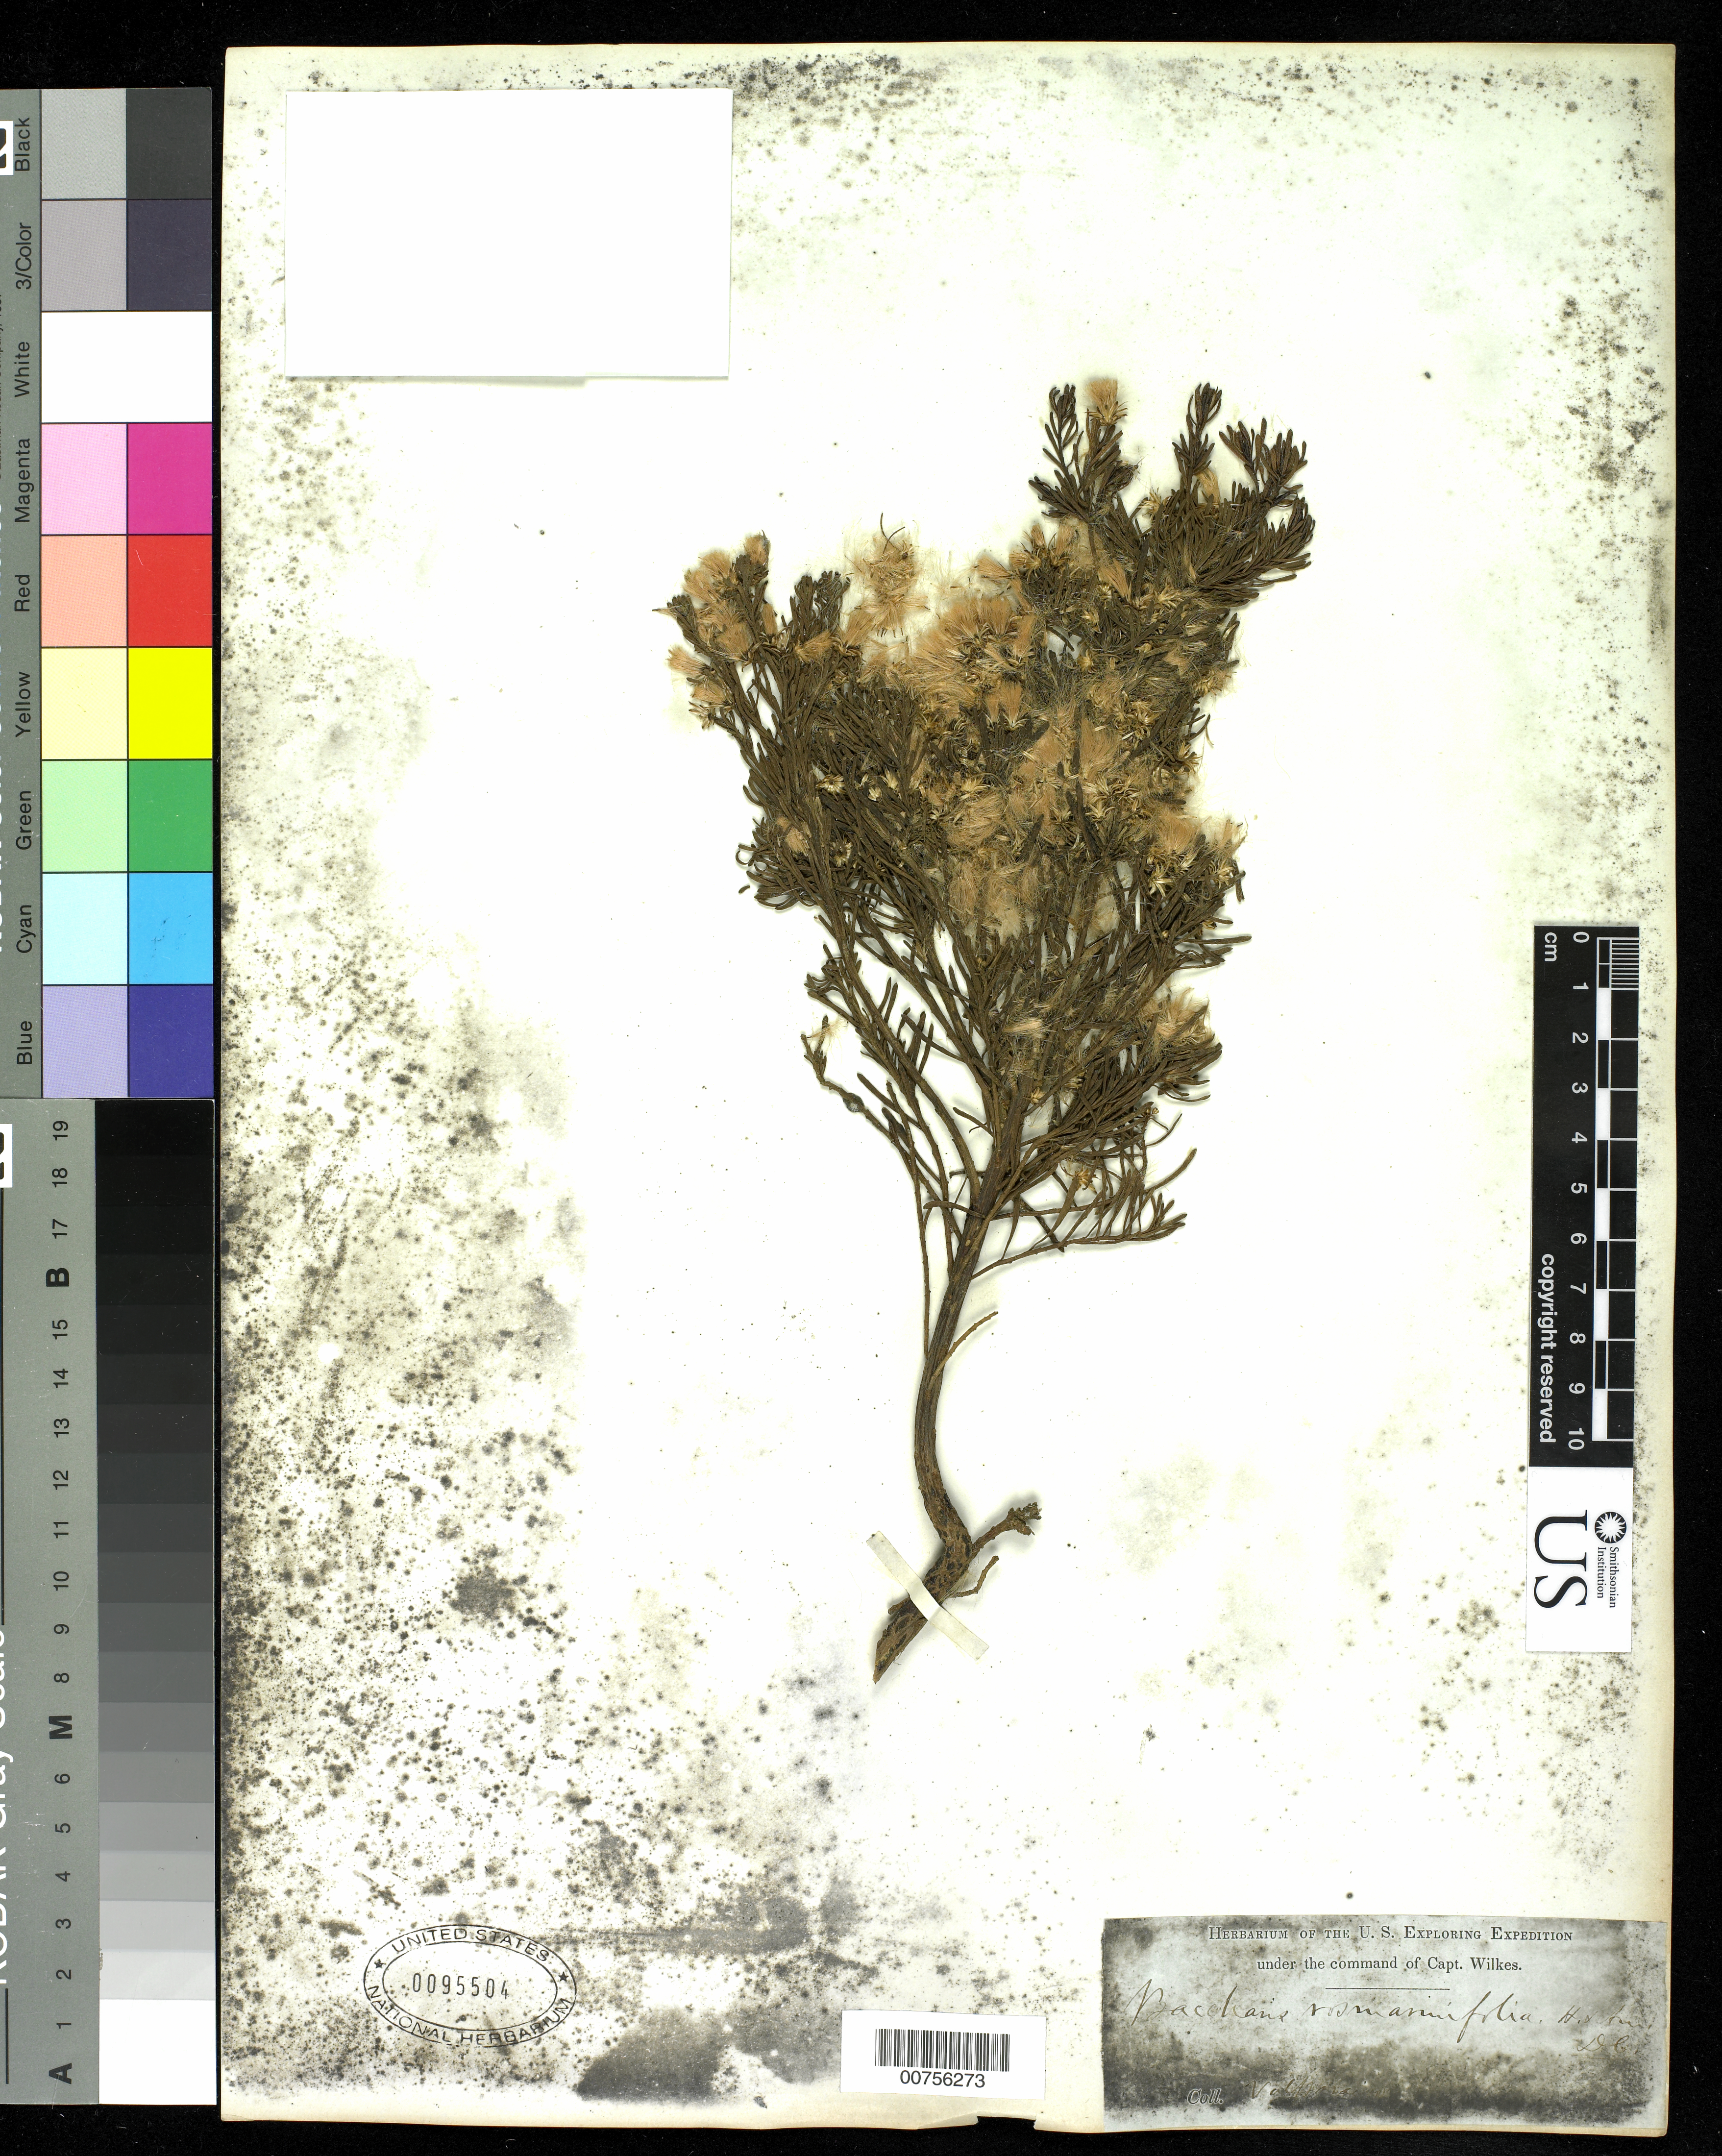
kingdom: Plantae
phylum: Tracheophyta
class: Magnoliopsida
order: Asterales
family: Asteraceae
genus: Baccharis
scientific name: Baccharis rosmarinifolia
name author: Hook. & Arn.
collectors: Wilkes Explor. Exped.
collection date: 1838/1842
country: Chile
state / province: Valparaíso (V)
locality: Valparariso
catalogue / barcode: US 95504